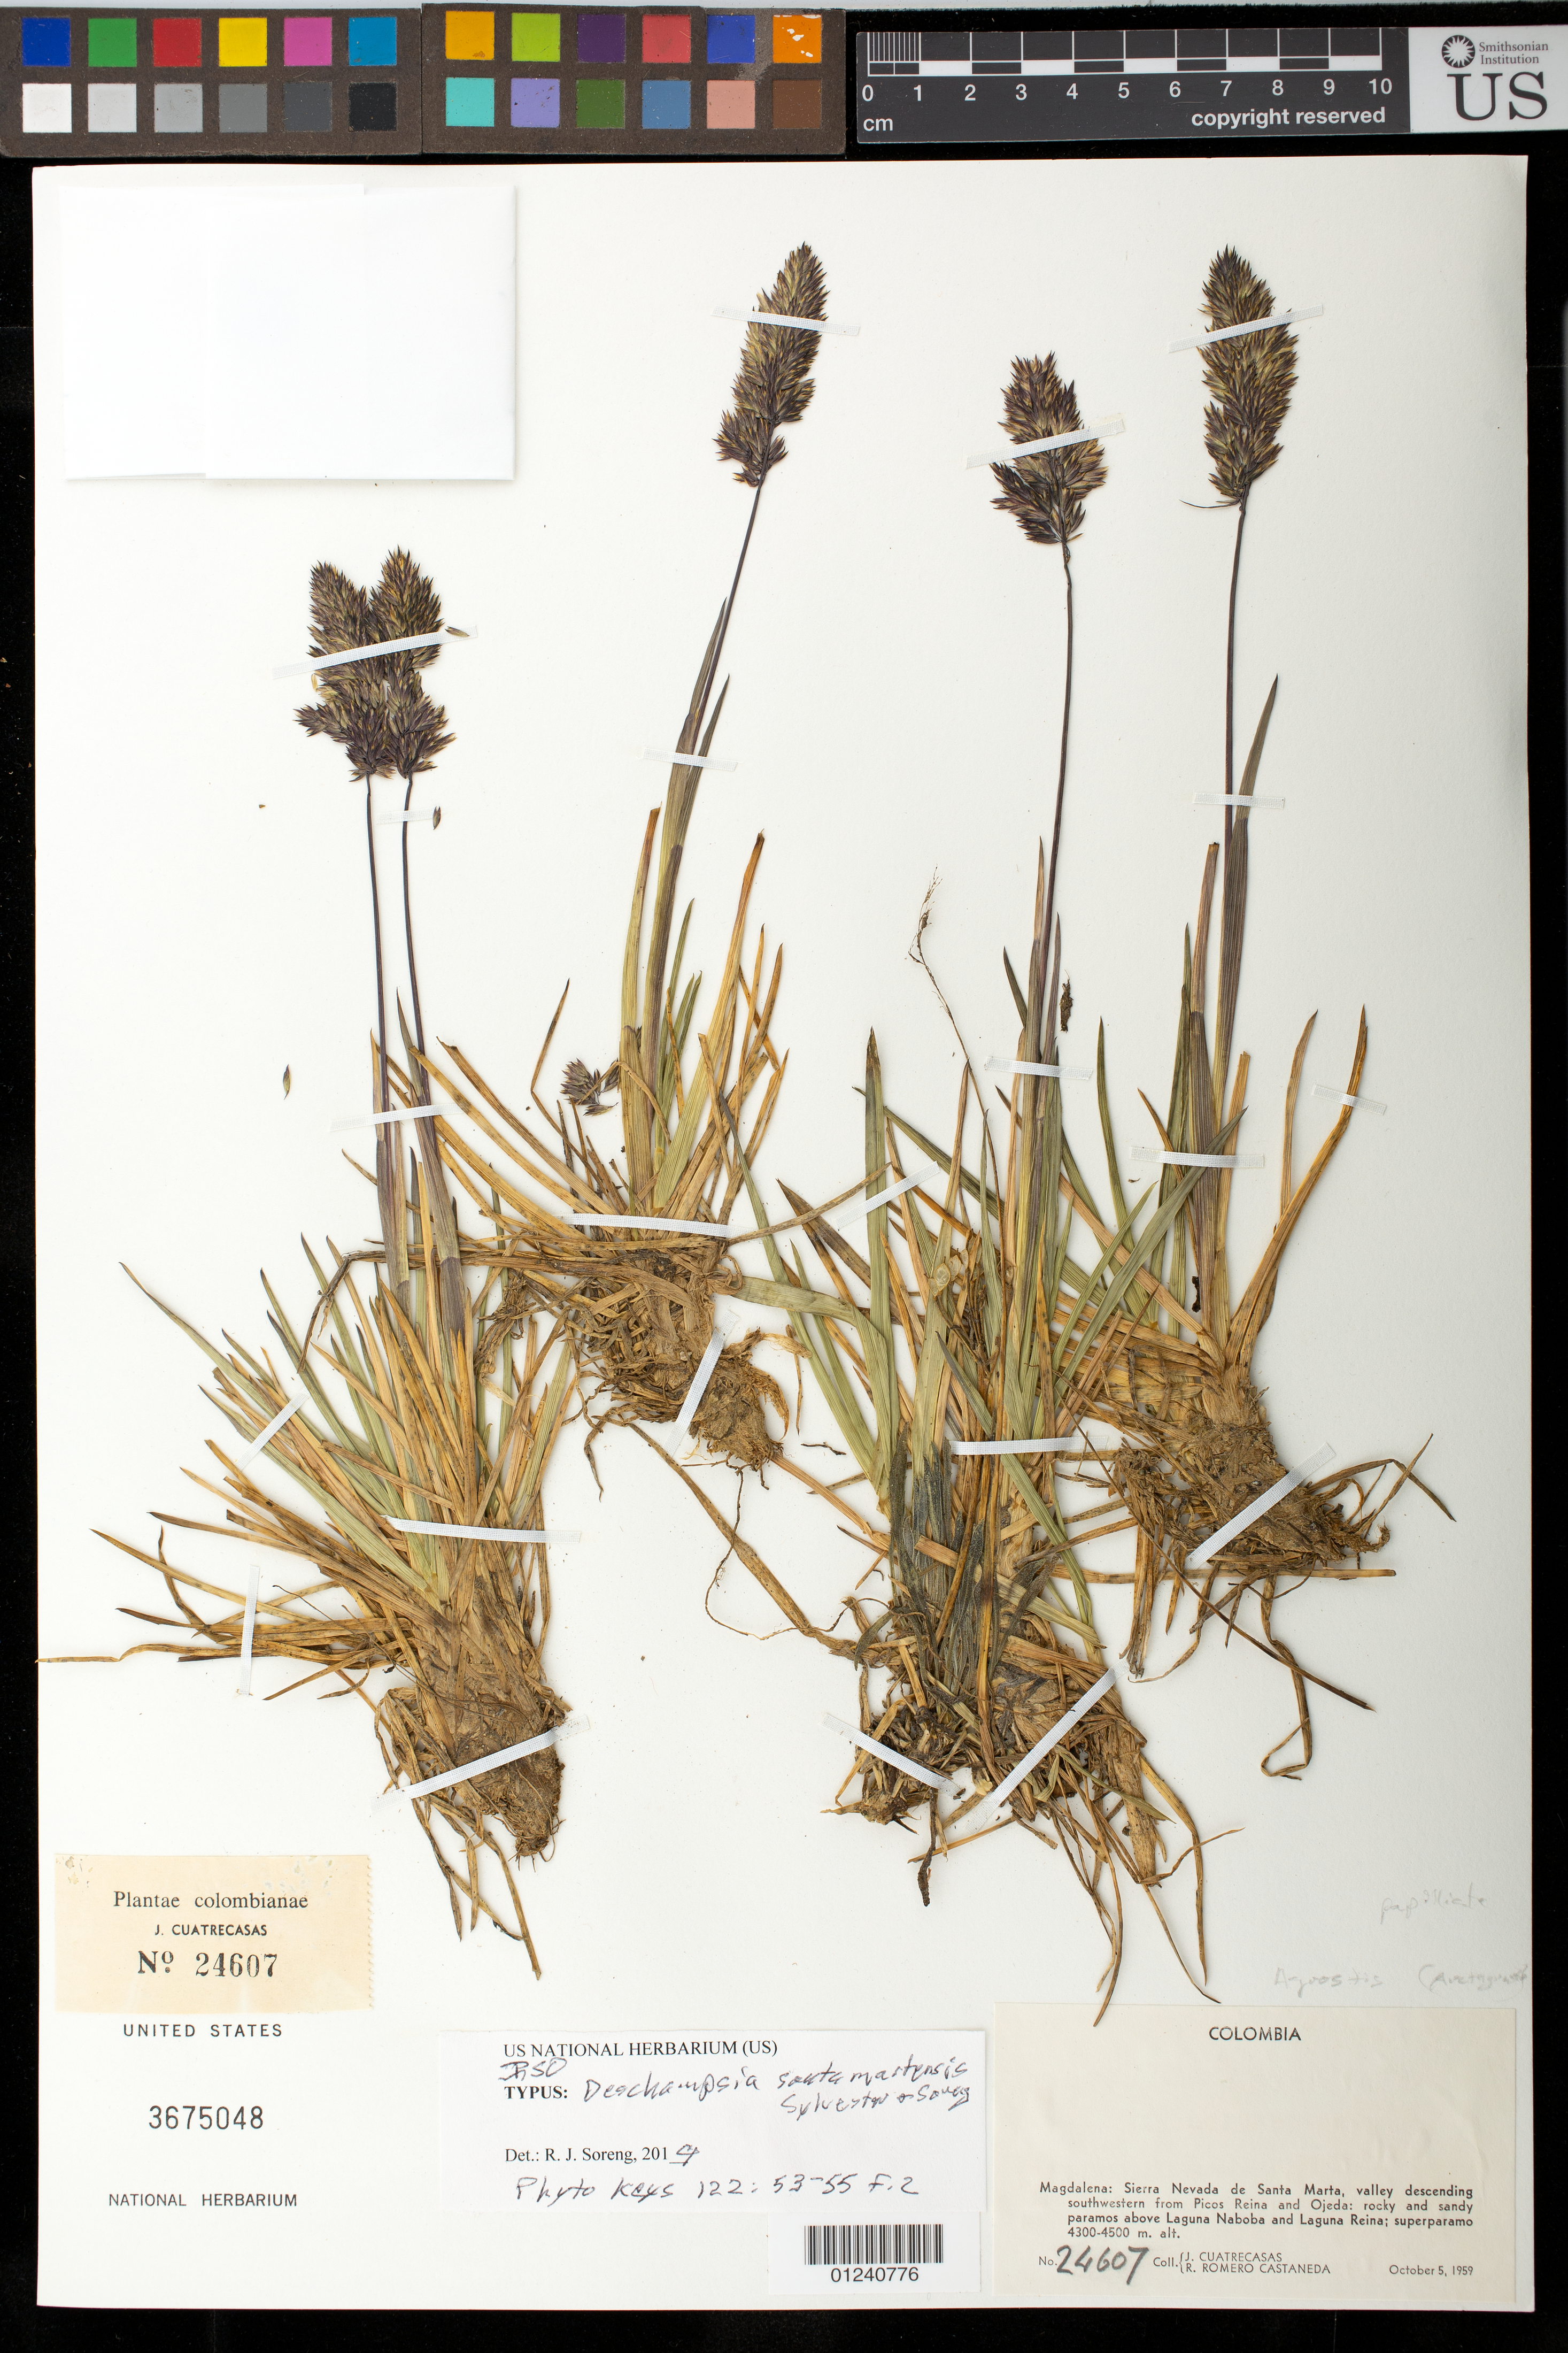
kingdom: Plantae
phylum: Tracheophyta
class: Liliopsida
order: Poales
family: Poaceae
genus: Deschampsia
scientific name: Deschampsia santamartensis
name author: Sylvester & Soreng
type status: Isotype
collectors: J. Cuatrecasas & R. Romero Castañeda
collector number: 24607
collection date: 1959-10-05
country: Colombia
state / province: Magdalena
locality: Magdalena: Sierra Nevada de Santa Marta, valley descending southwestern from Picos Reina and Ojeda: rocky and sandy paramos above Laguna Naboba and Laguna Reina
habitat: rocky and sandy paramos, superparamo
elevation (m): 4300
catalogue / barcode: US 3675048